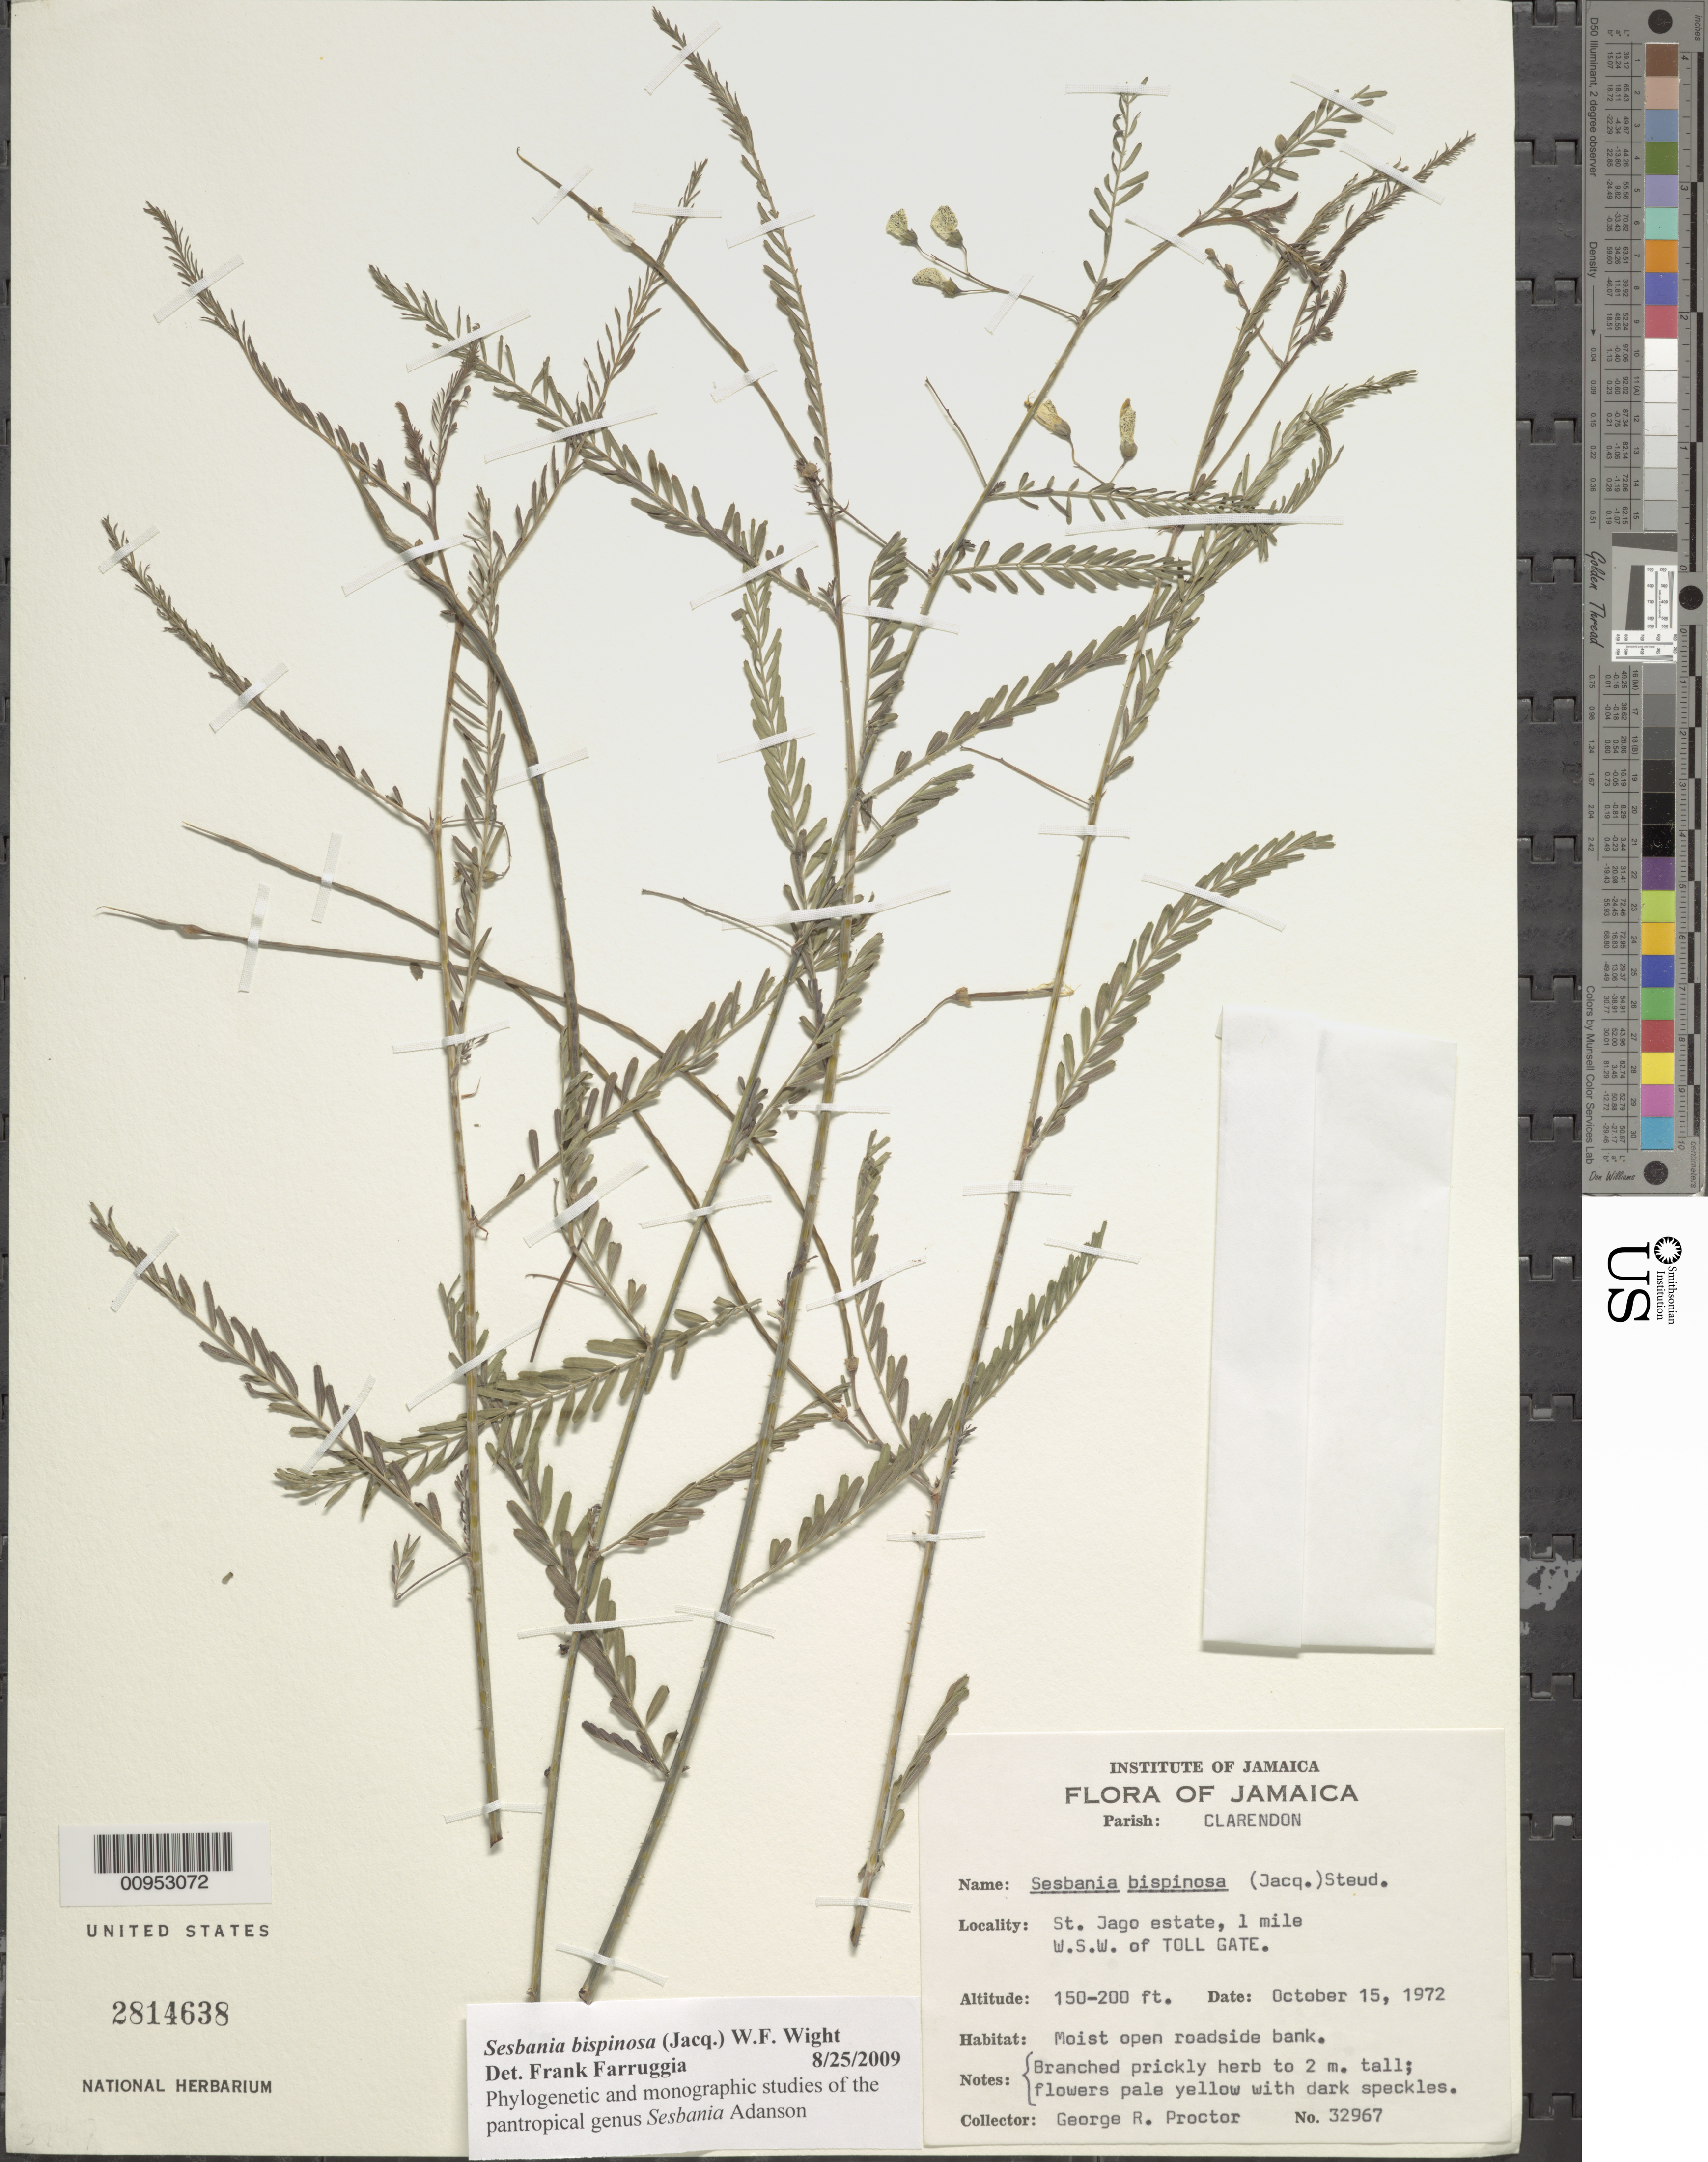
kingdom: Plantae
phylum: Tracheophyta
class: Magnoliopsida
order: Fabales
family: Fabaceae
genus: Sesbania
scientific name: Sesbania bispinosa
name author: (Jacq.) Steud.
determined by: Farruggia, F.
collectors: G. R. Proctor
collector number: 32967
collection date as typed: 15 Oct 1972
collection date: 1972-10-15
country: Jamaica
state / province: Clarendon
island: Jamaica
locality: St. Jago estate, 1 mile WSW of Toll Gate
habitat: Moist open roadside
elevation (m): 30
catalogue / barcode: US 2814638